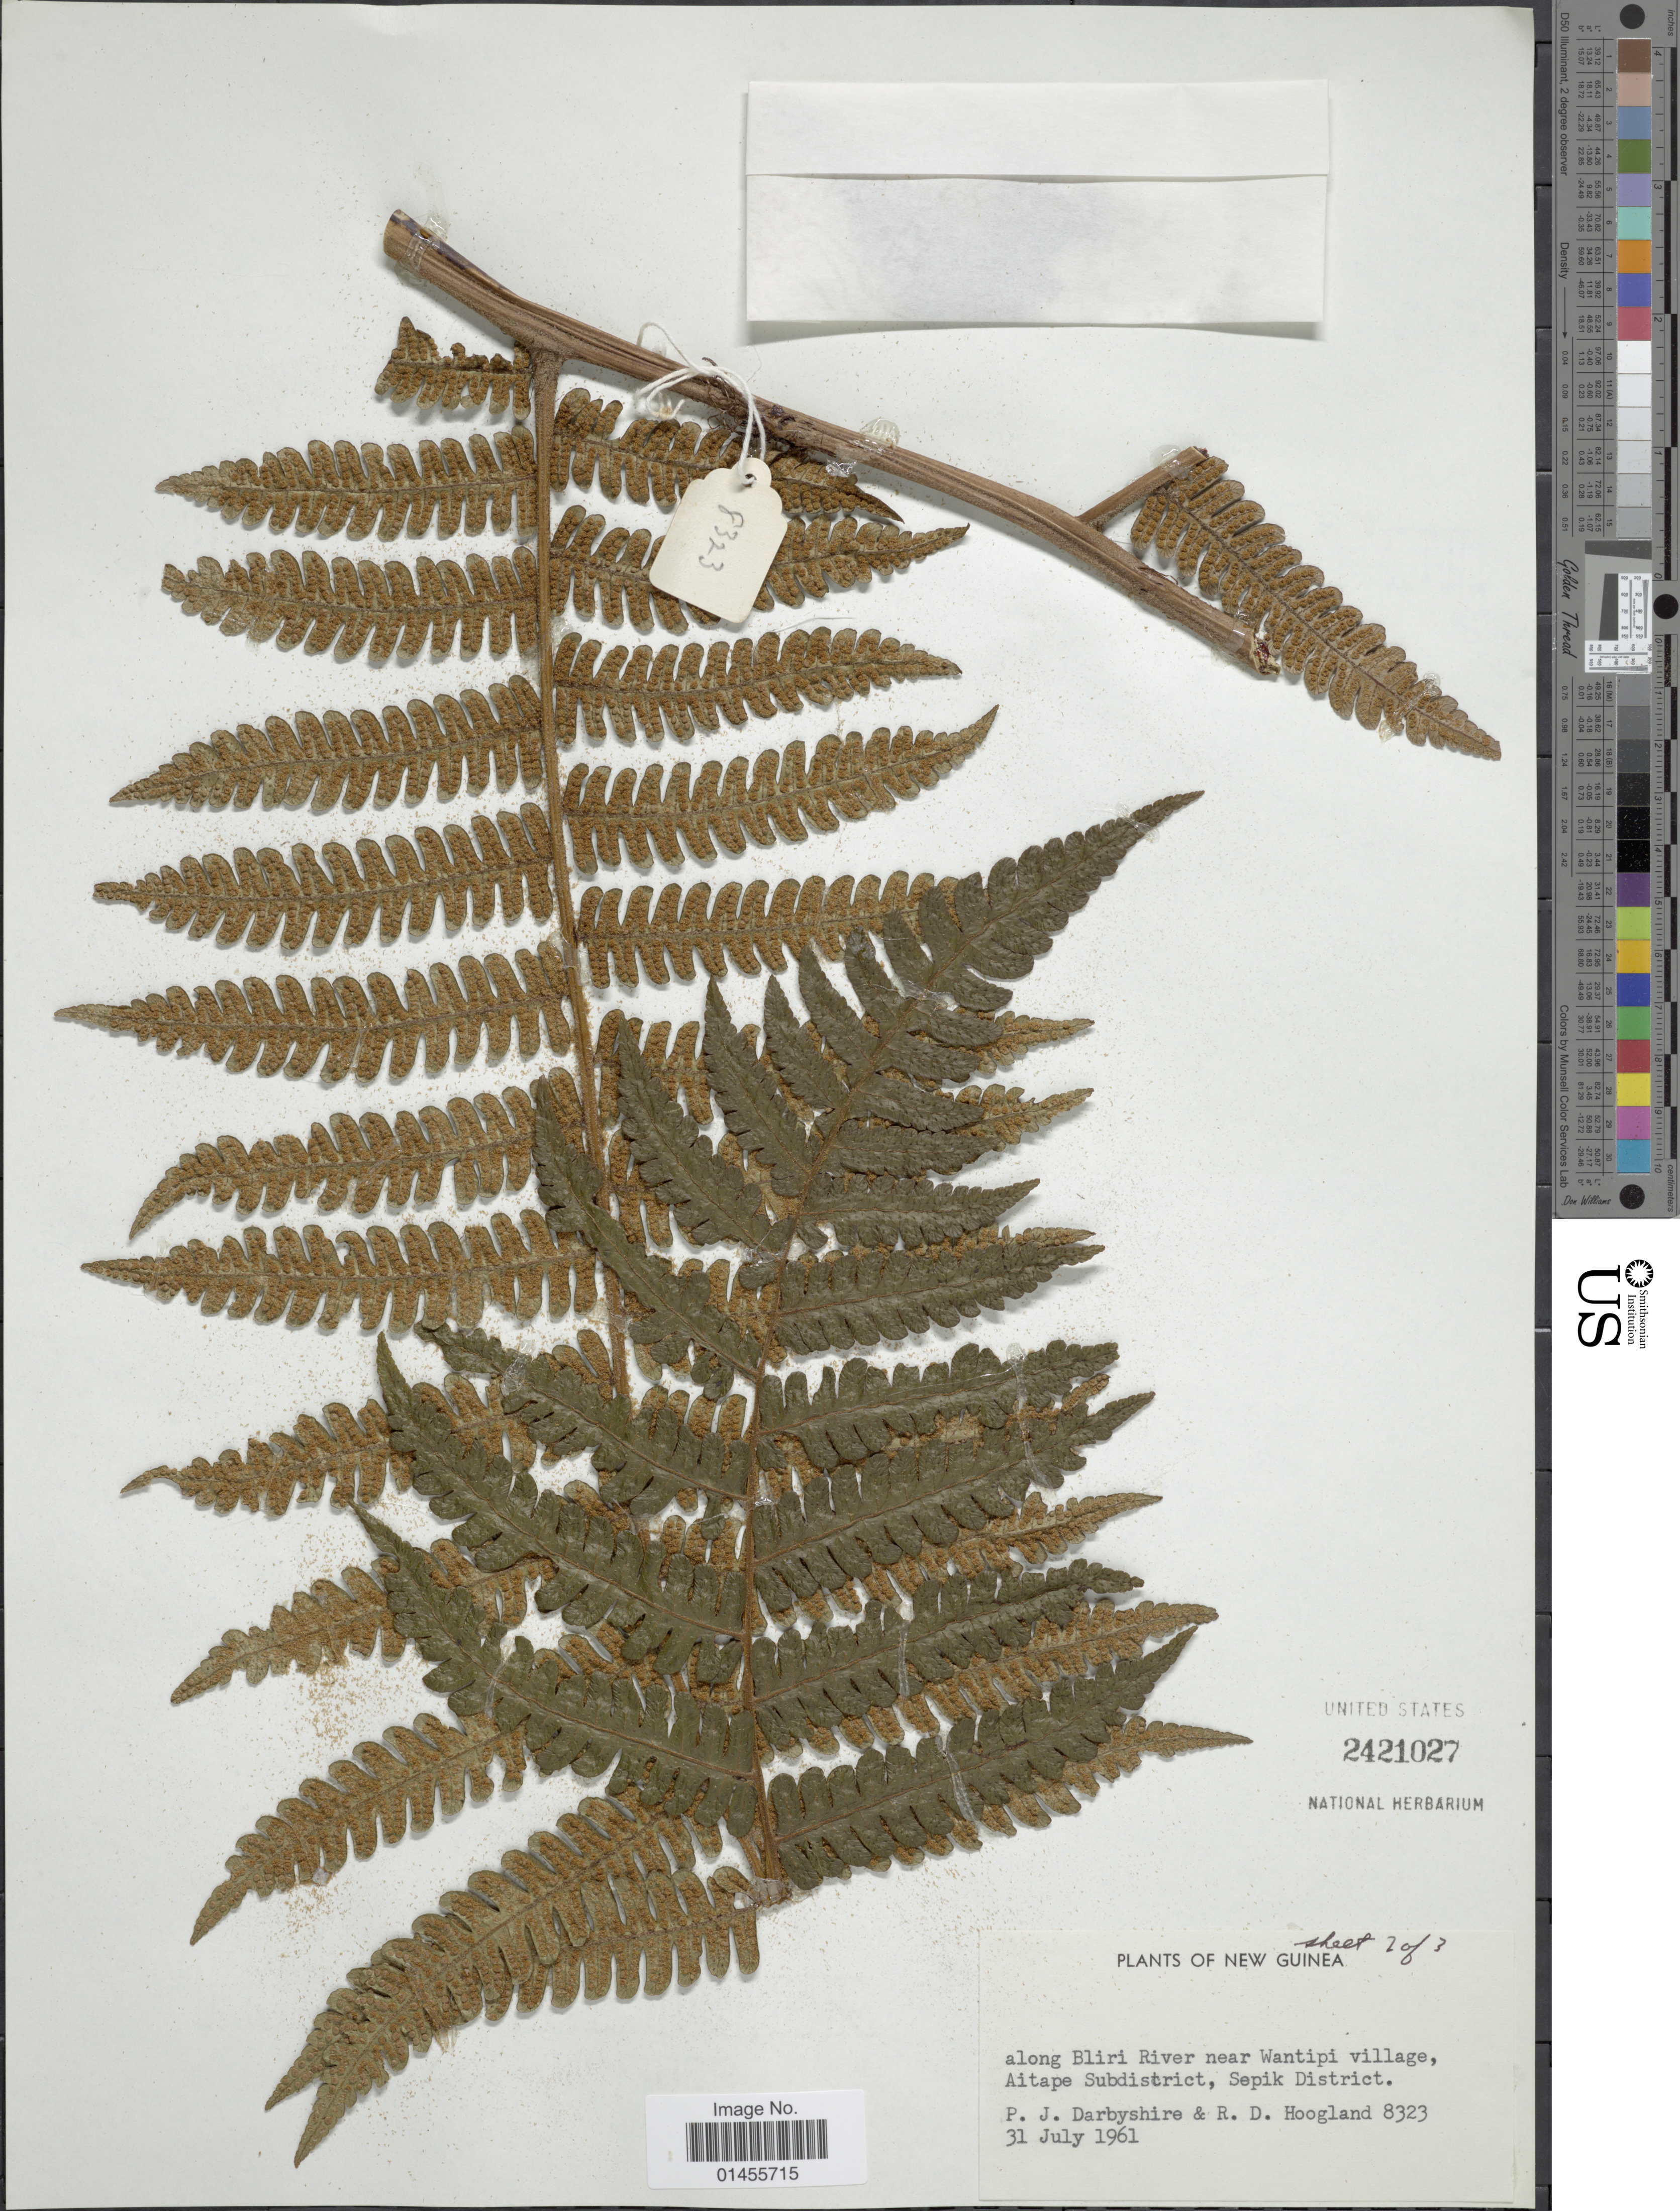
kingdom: Plantae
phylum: Tracheophyta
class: Polypodiopsida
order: Cyatheales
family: Cyatheaceae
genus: Alsophila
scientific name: Alsophila sp.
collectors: P. Darbyshire & R. D. Hoogland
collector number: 8323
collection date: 1961-07-31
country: Papua New Guinea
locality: New Guinea. Along Bliri River near Wantipi village, Aitape Subdistrict, Sepik District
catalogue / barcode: US 2421027